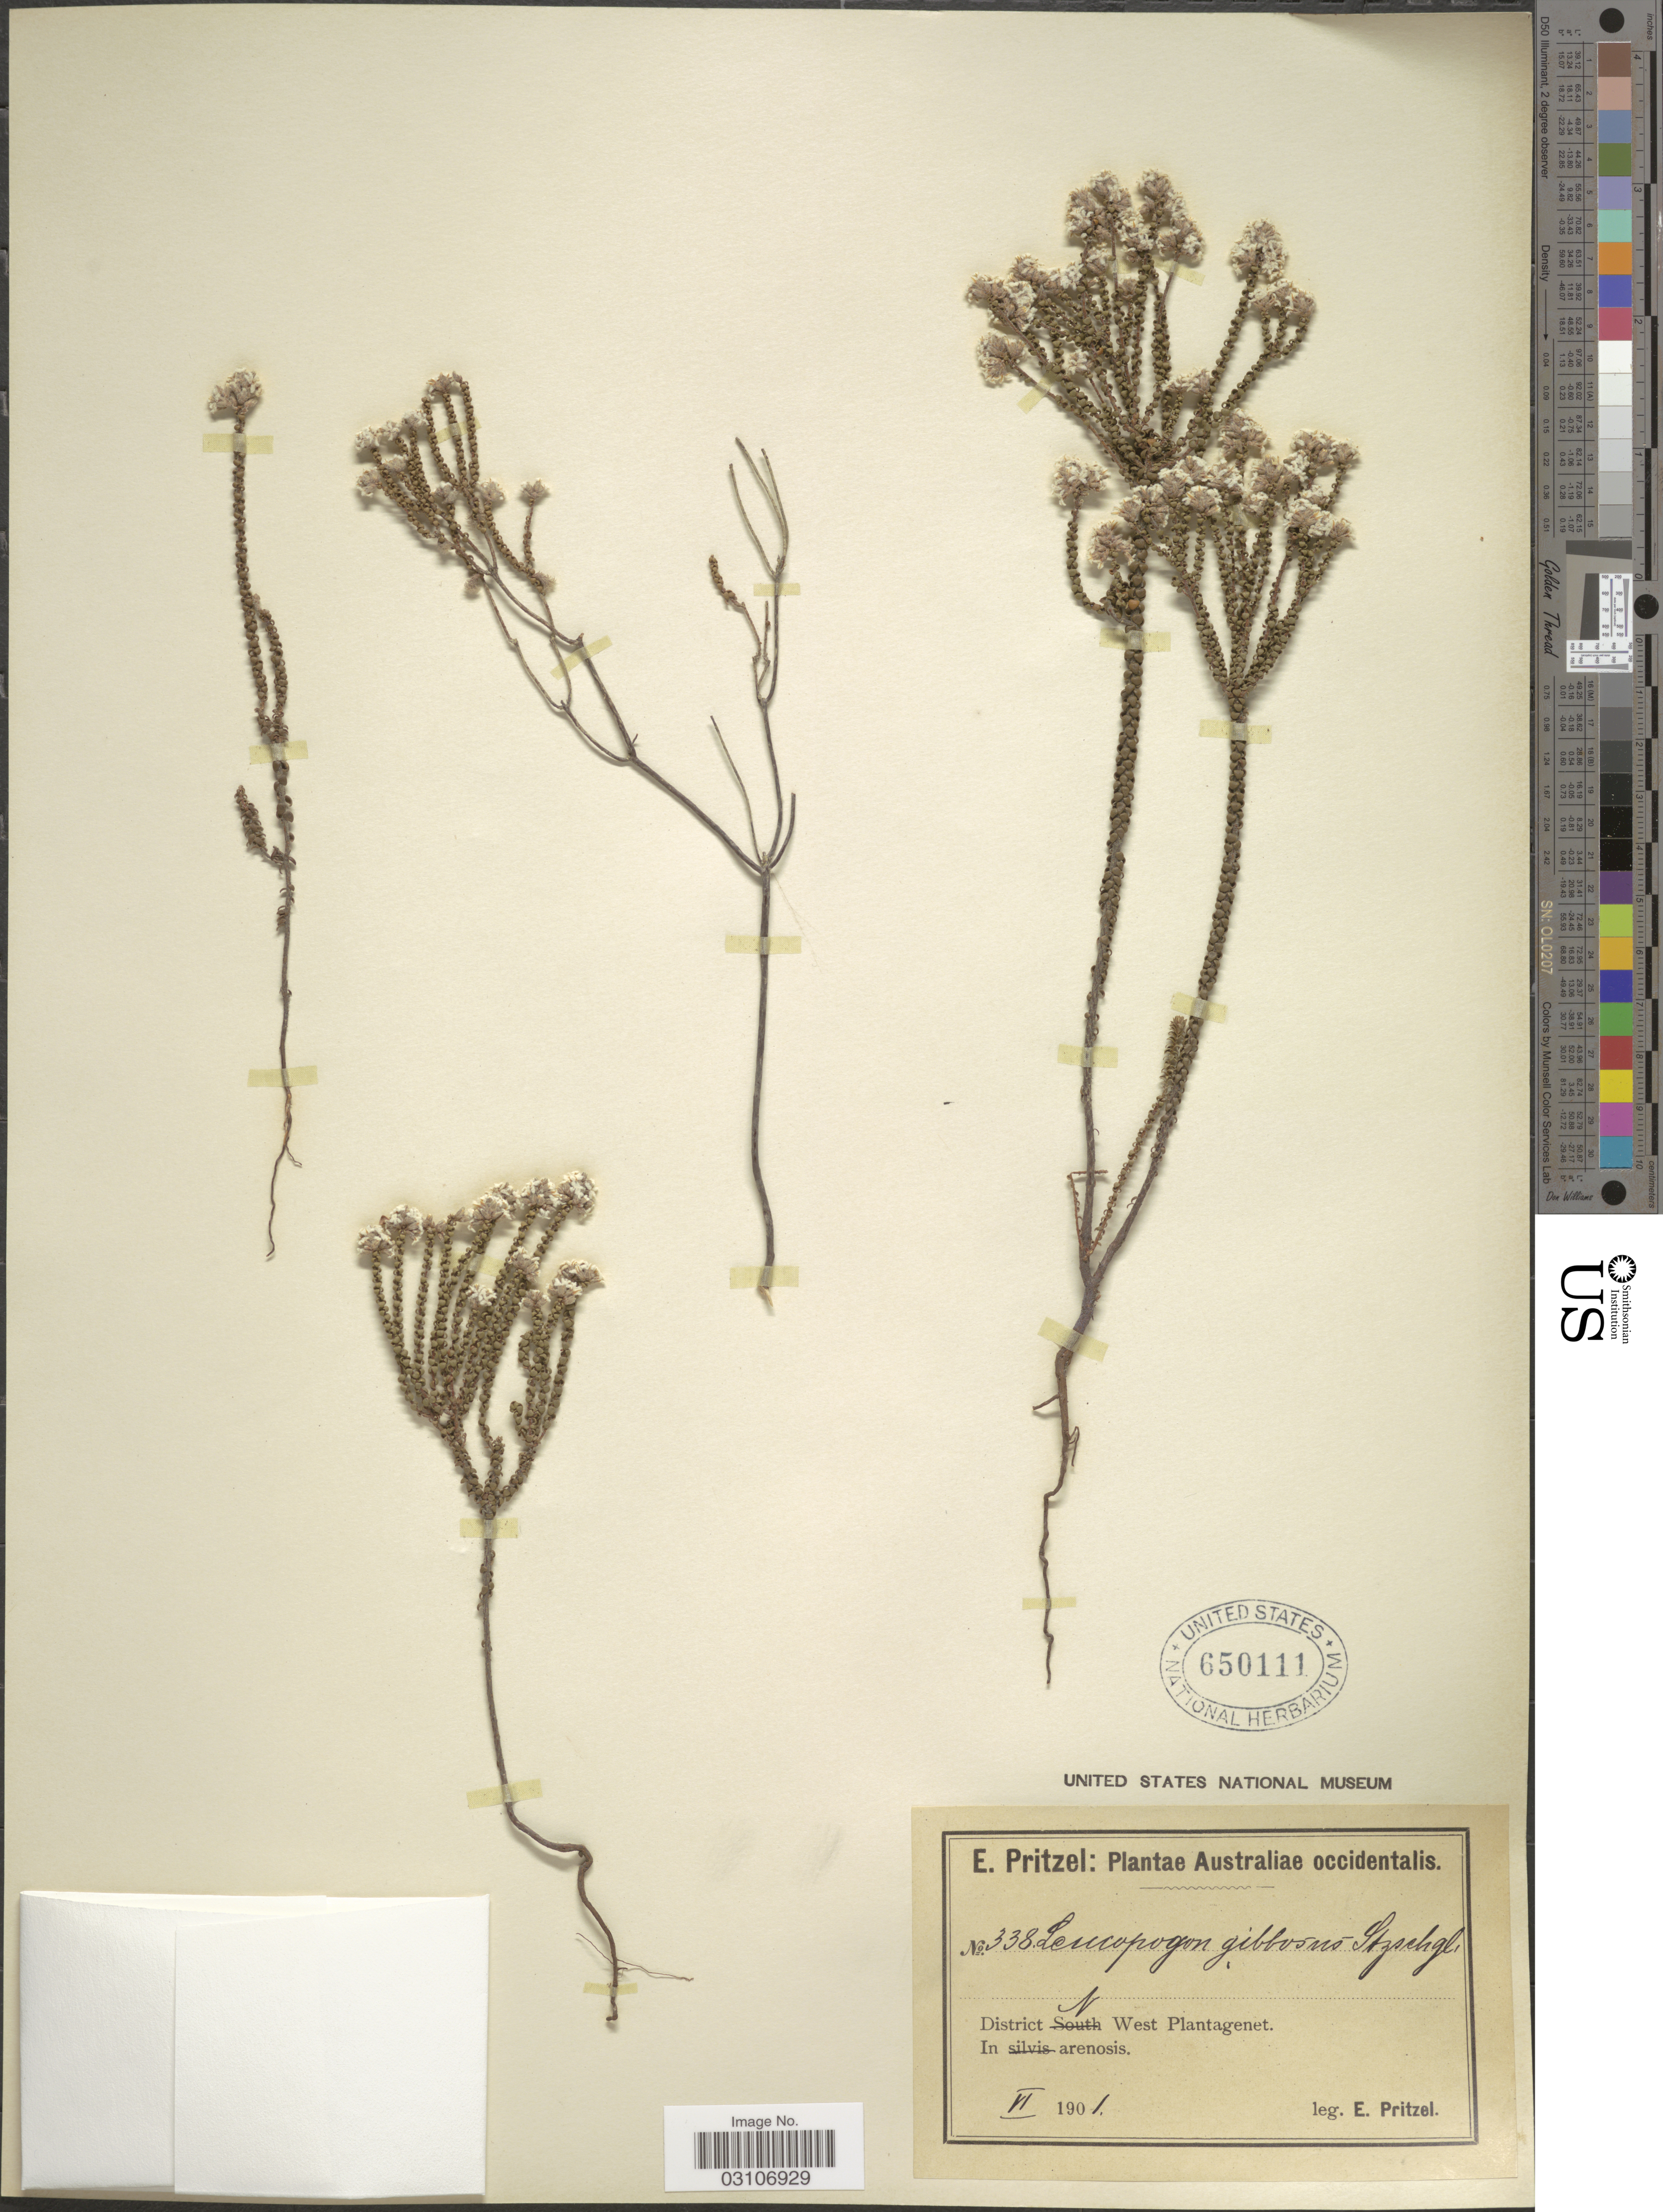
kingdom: Plantae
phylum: Tracheophyta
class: Magnoliopsida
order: Ericales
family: Ericaceae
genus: Leucopogon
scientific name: Leucopogon gibbosus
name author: Stschegl.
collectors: E. G. Pritzel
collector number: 338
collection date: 1901-06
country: Australia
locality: Australiae occidentalis. District N West Plantagenet. In arenosis.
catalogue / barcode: US 650111